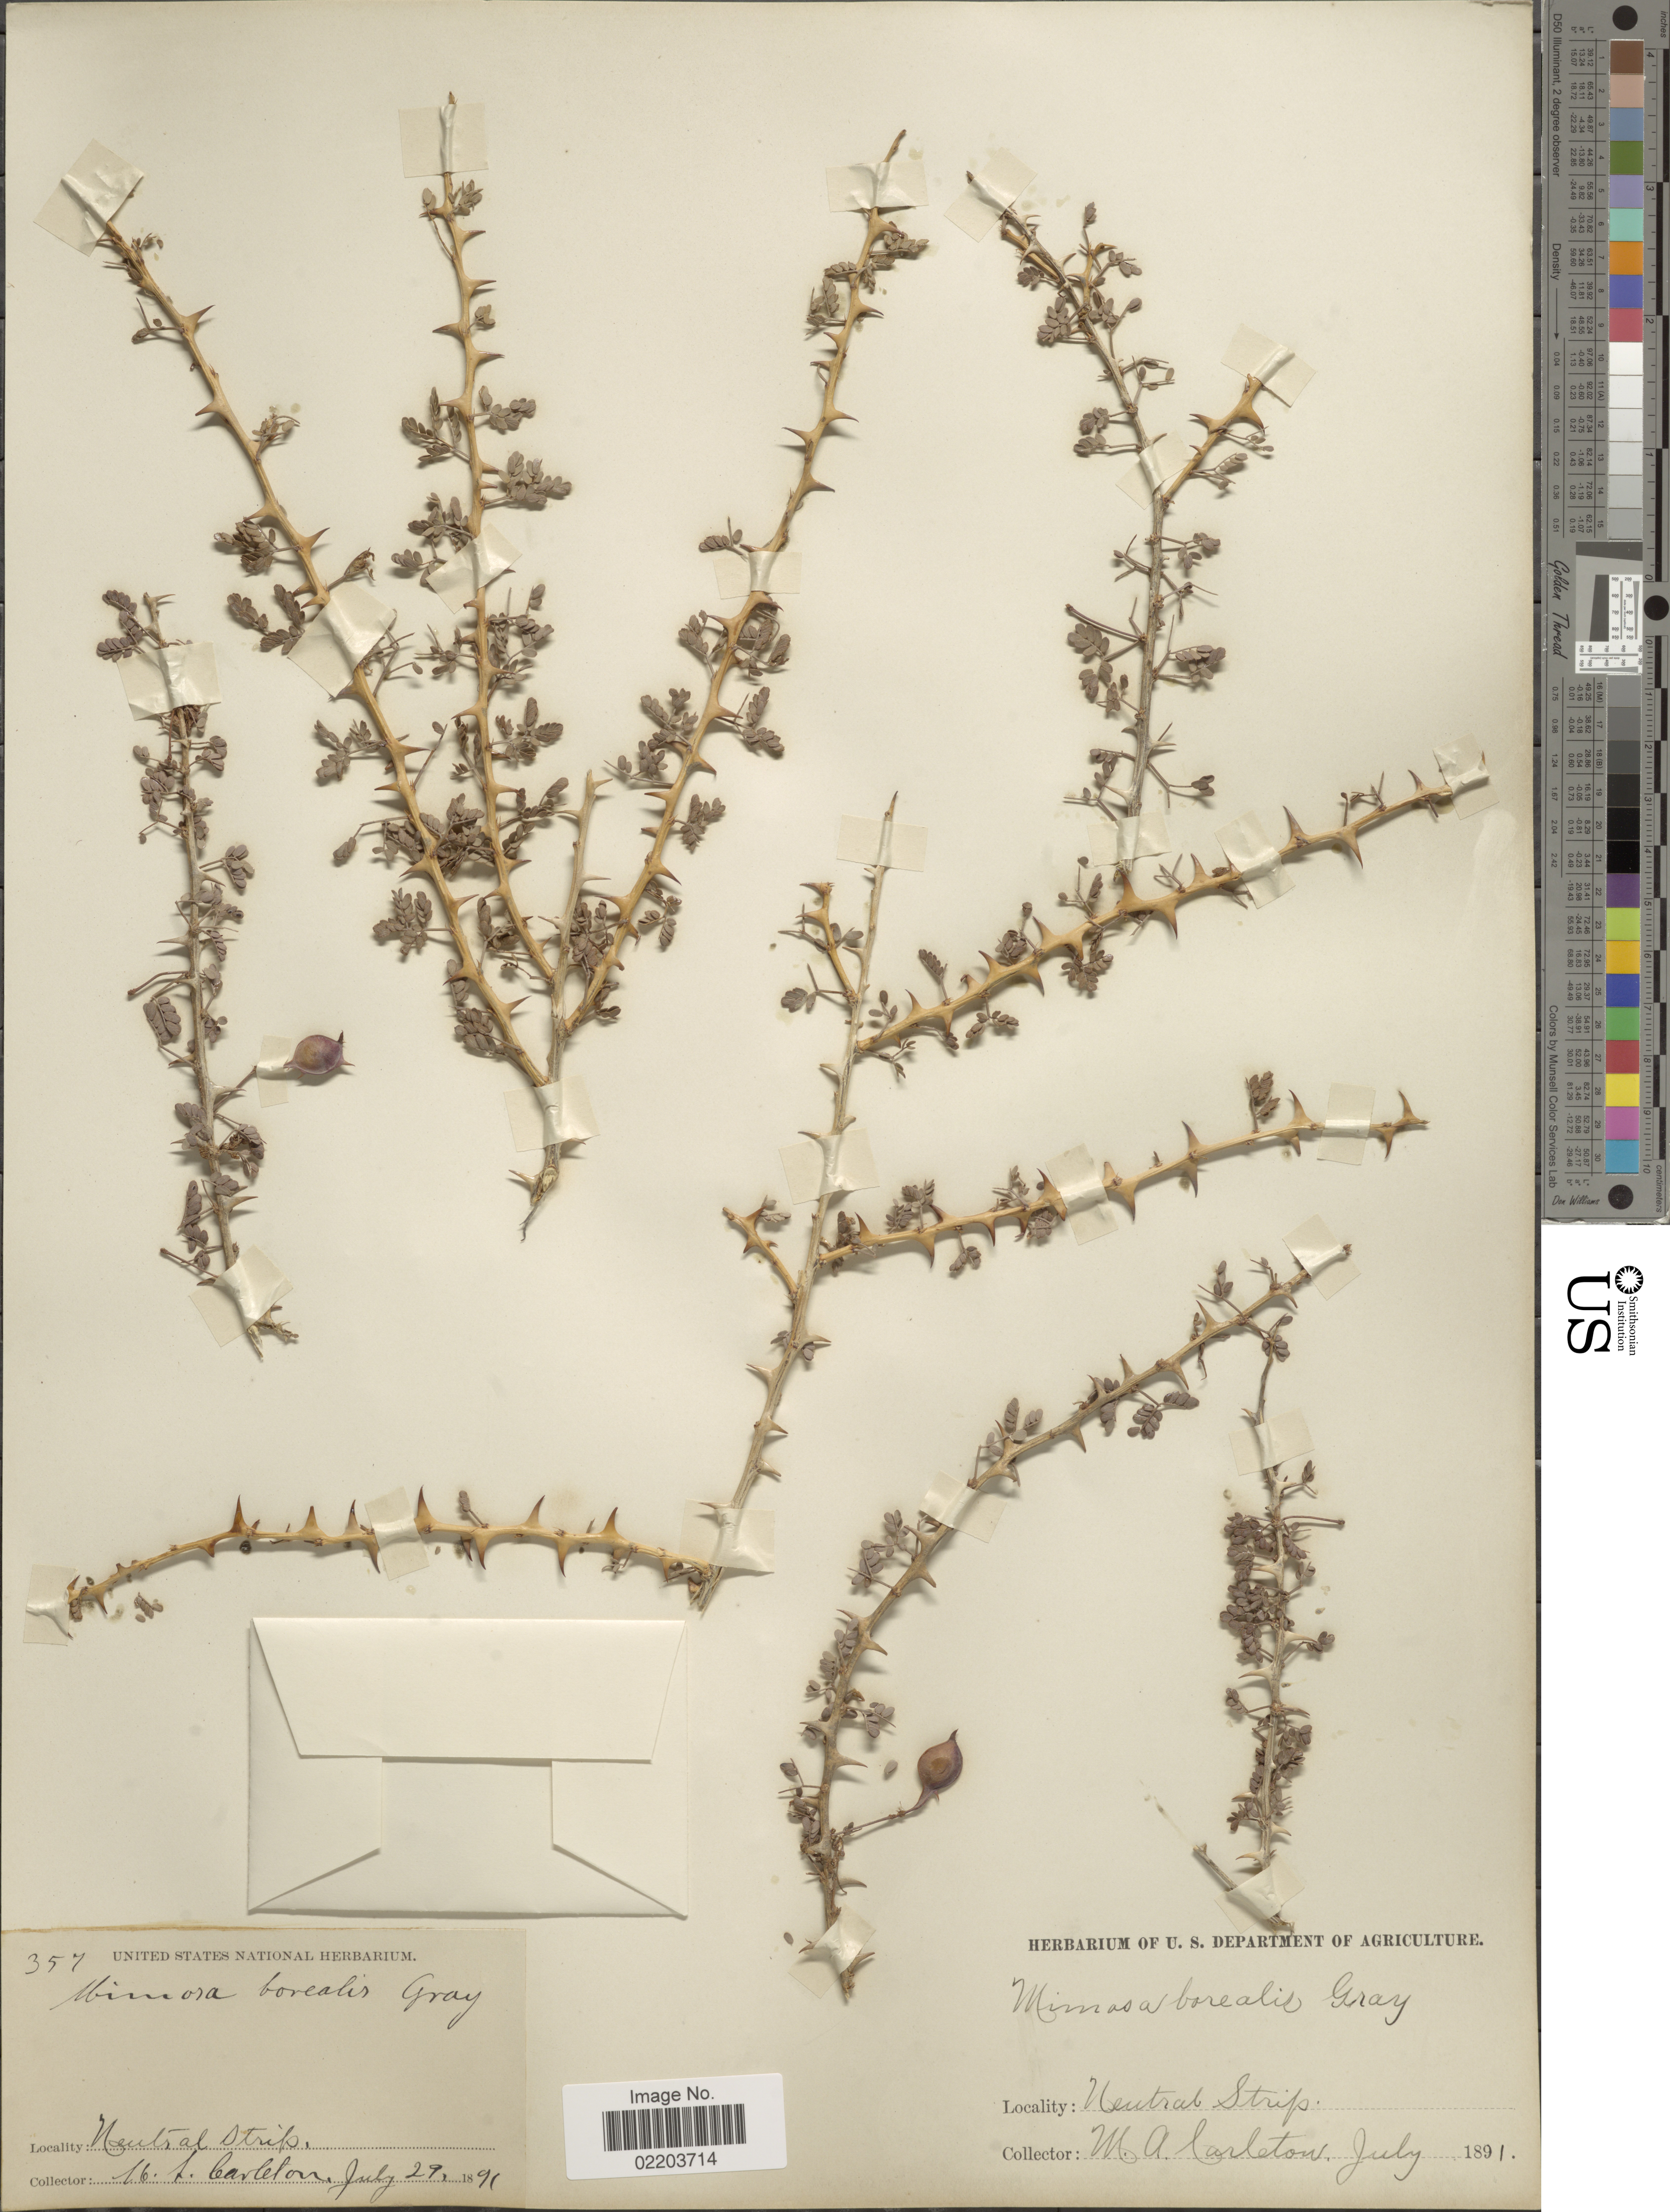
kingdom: Plantae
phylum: Tracheophyta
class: Magnoliopsida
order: Fabales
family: Fabaceae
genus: Mimosa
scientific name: Mimosa borealis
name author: A. Gray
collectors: M. A. Carleton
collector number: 357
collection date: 1891-07-29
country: United States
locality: Neutral Strip